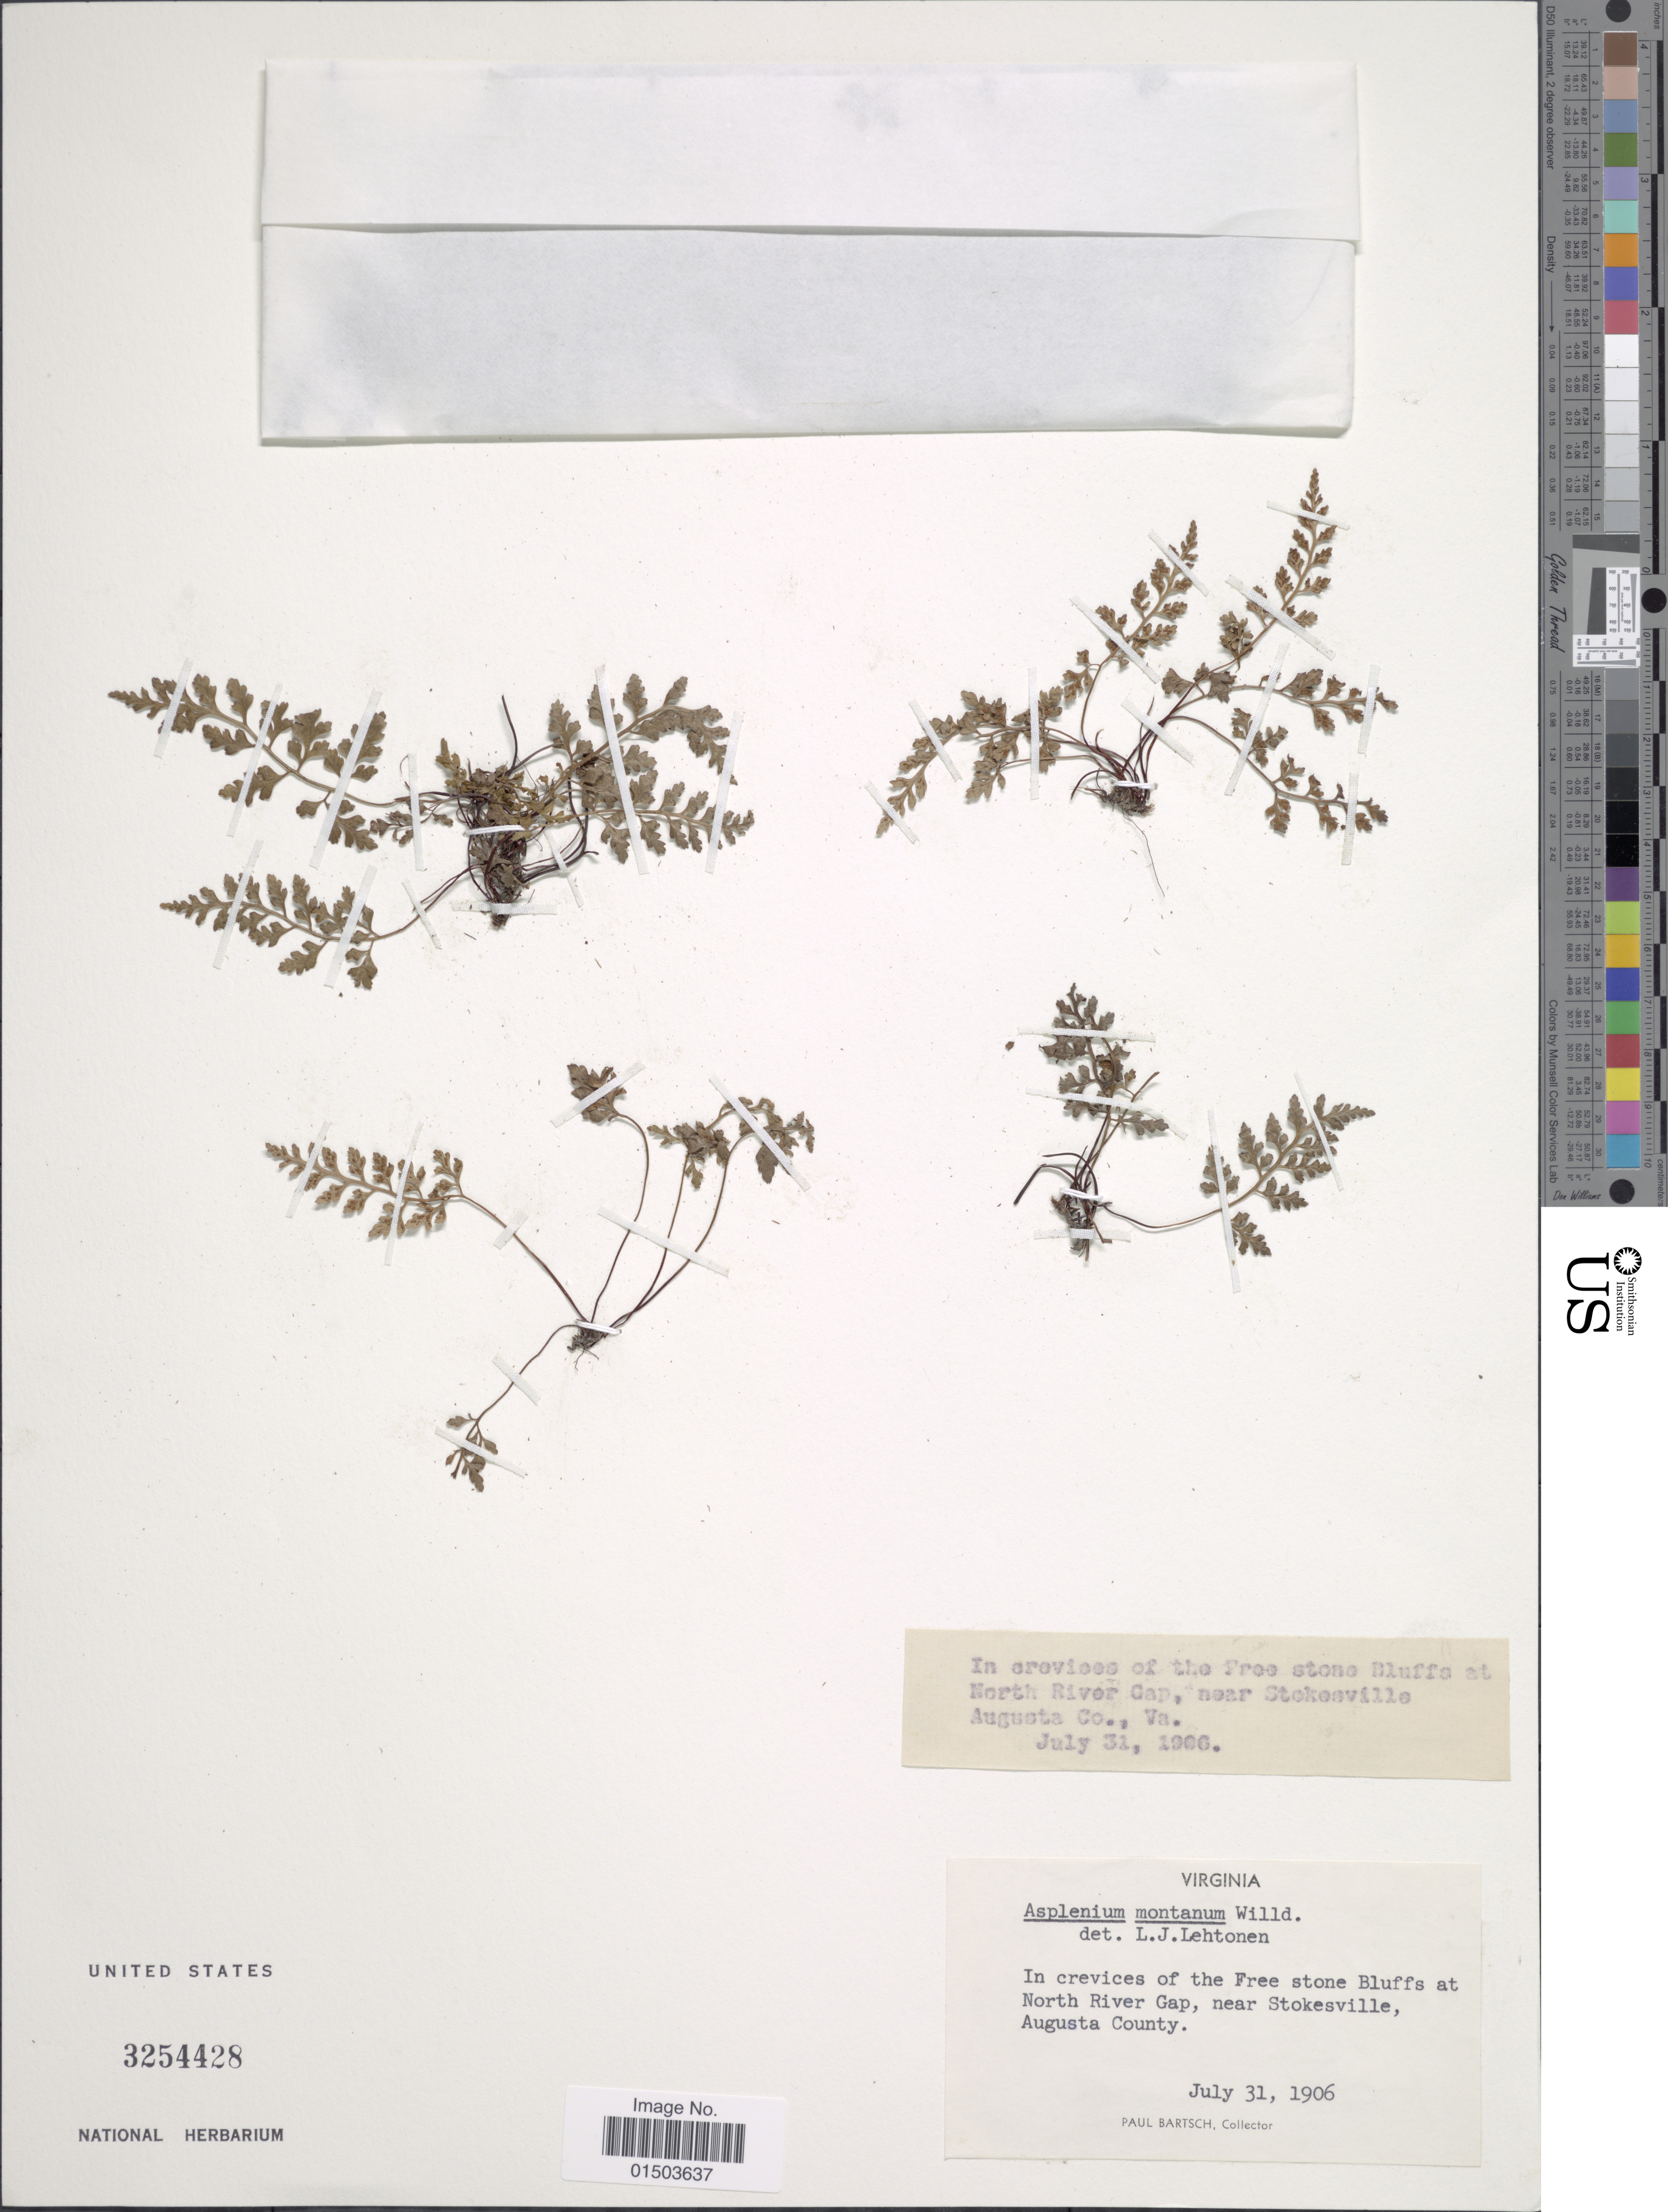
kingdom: Plantae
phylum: Tracheophyta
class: Polypodiopsida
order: Polypodiales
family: Aspleniaceae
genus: Asplenium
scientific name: Asplenium montanum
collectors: P. Bartsch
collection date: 1906-07-31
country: United States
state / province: Virginia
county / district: Augusta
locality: Virginia, In crevices of the Free stone Bluffs at North River Gap, near Stokesville, Augusta County.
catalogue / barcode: US 3254428